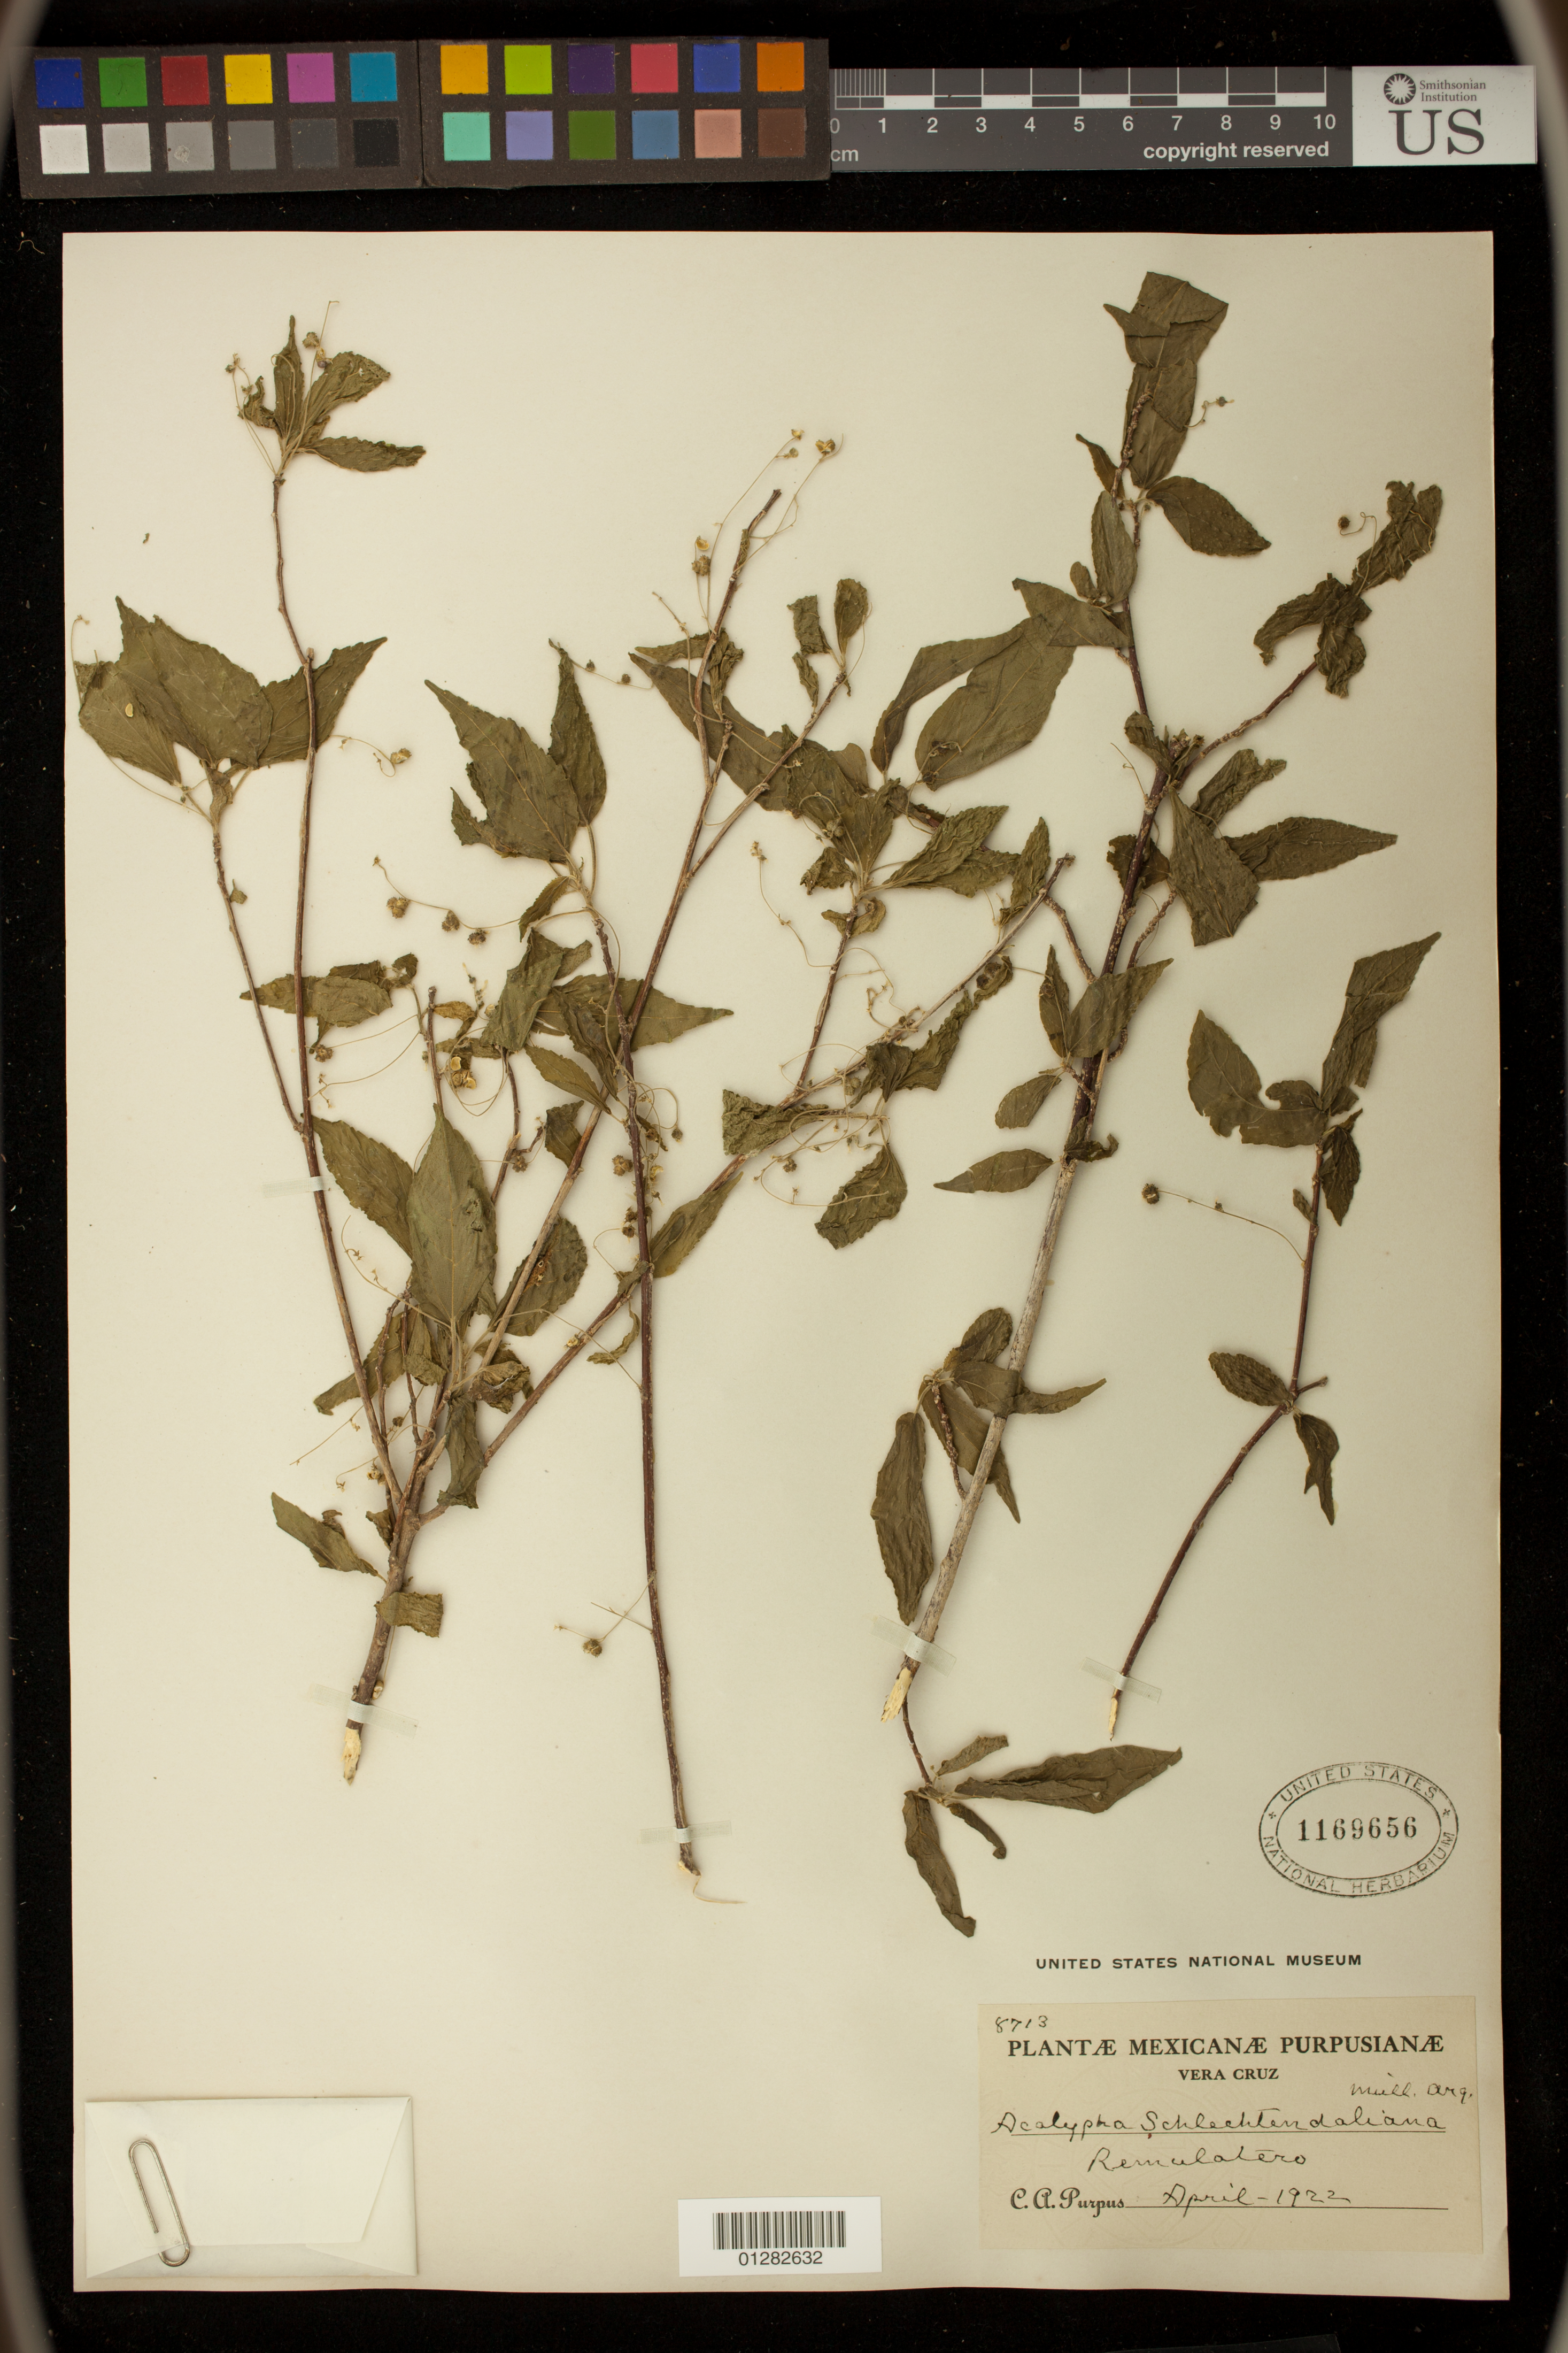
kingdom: Plantae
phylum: Tracheophyta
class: Magnoliopsida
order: Malpighiales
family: Euphorbiaceae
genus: Acalypha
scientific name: Acalypha unibracteata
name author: Müll. Arg.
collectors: G. Martínez Calderón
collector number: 8713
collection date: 1922-04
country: Mexico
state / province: Veracruz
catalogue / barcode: US 1169656